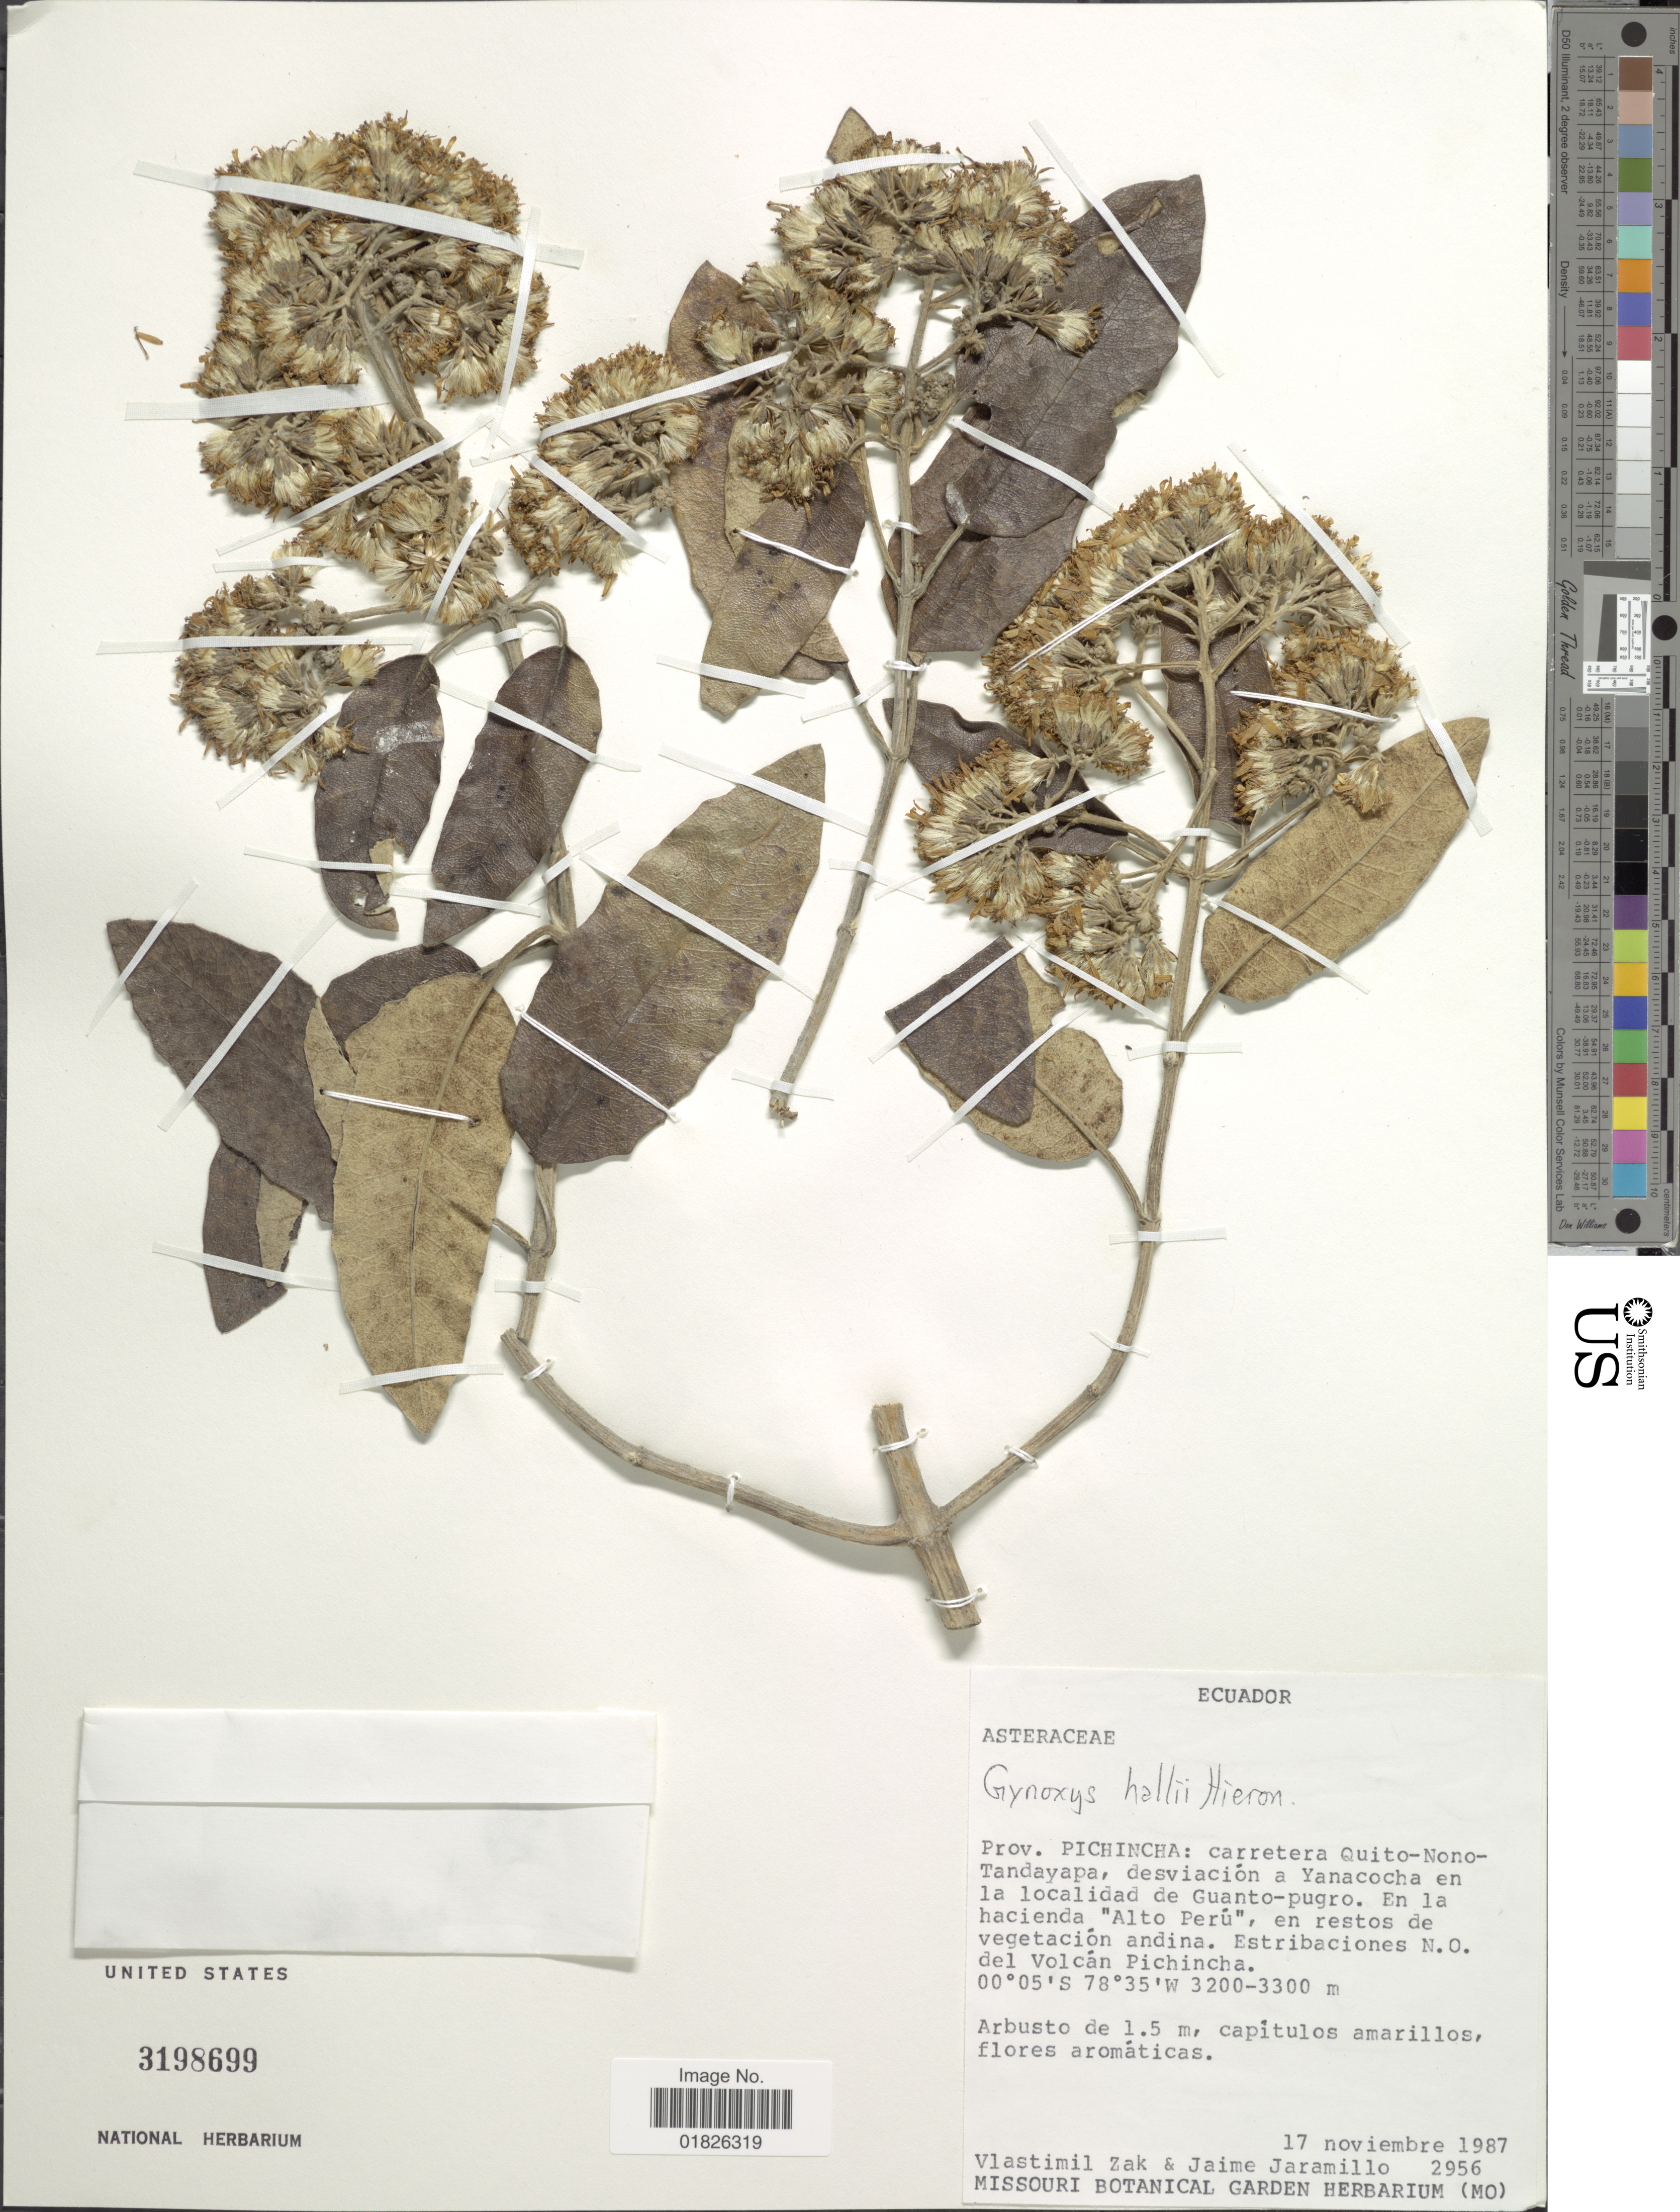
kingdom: Plantae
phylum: Tracheophyta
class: Magnoliopsida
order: Asterales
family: Asteraceae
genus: Gynoxys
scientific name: Gynoxys hallii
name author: Cass.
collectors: V. Zak & J. Jaramillo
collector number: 2956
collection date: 1987-11-17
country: Ecuador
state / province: Pichincha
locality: Carretera Quito-Nono-Tandayapa, desviacion a Yanacocha en la localidad de Guanto-pugro, en la hacienda "Alto Peru".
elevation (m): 3200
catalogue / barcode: US 3198699